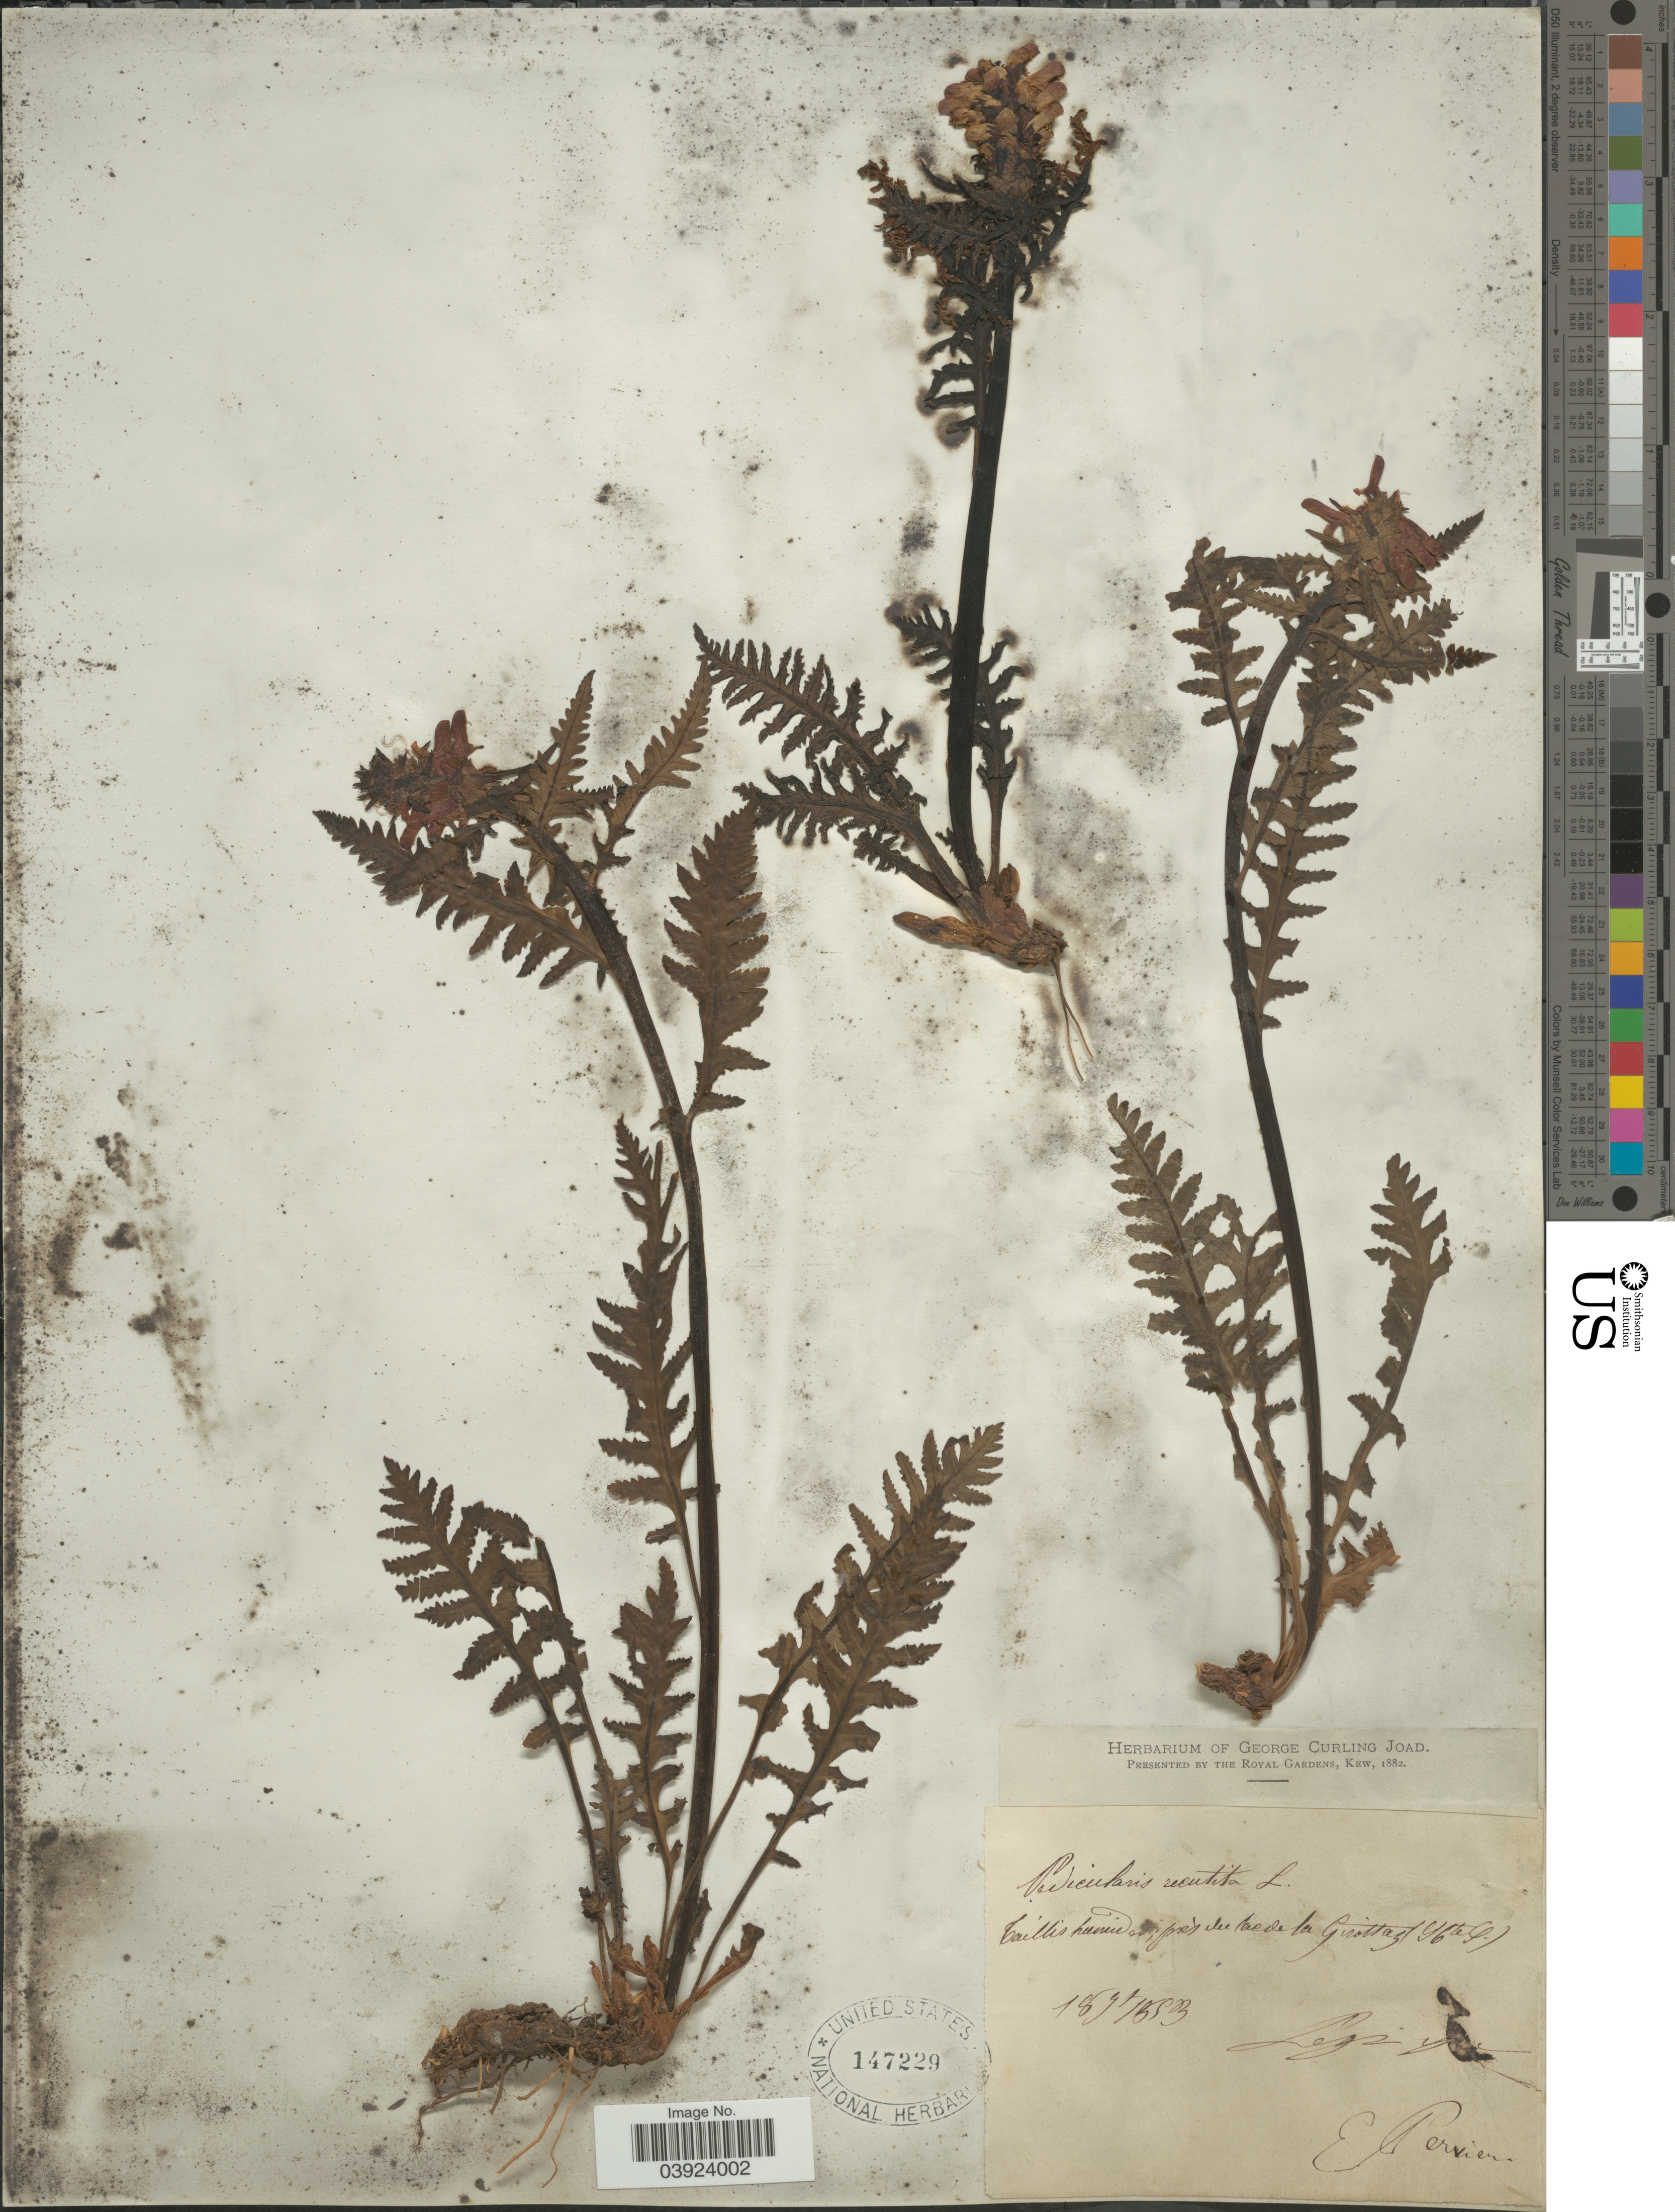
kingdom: Plantae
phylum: Tracheophyta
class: Magnoliopsida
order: Lamiales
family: Orobanchaceae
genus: Pedicularis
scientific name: Pedicularis recutita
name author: L.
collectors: E. Perrier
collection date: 1891/1893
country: France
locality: Caillis humides; près du lac de la Girottaz (Hte S.).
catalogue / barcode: US 147229